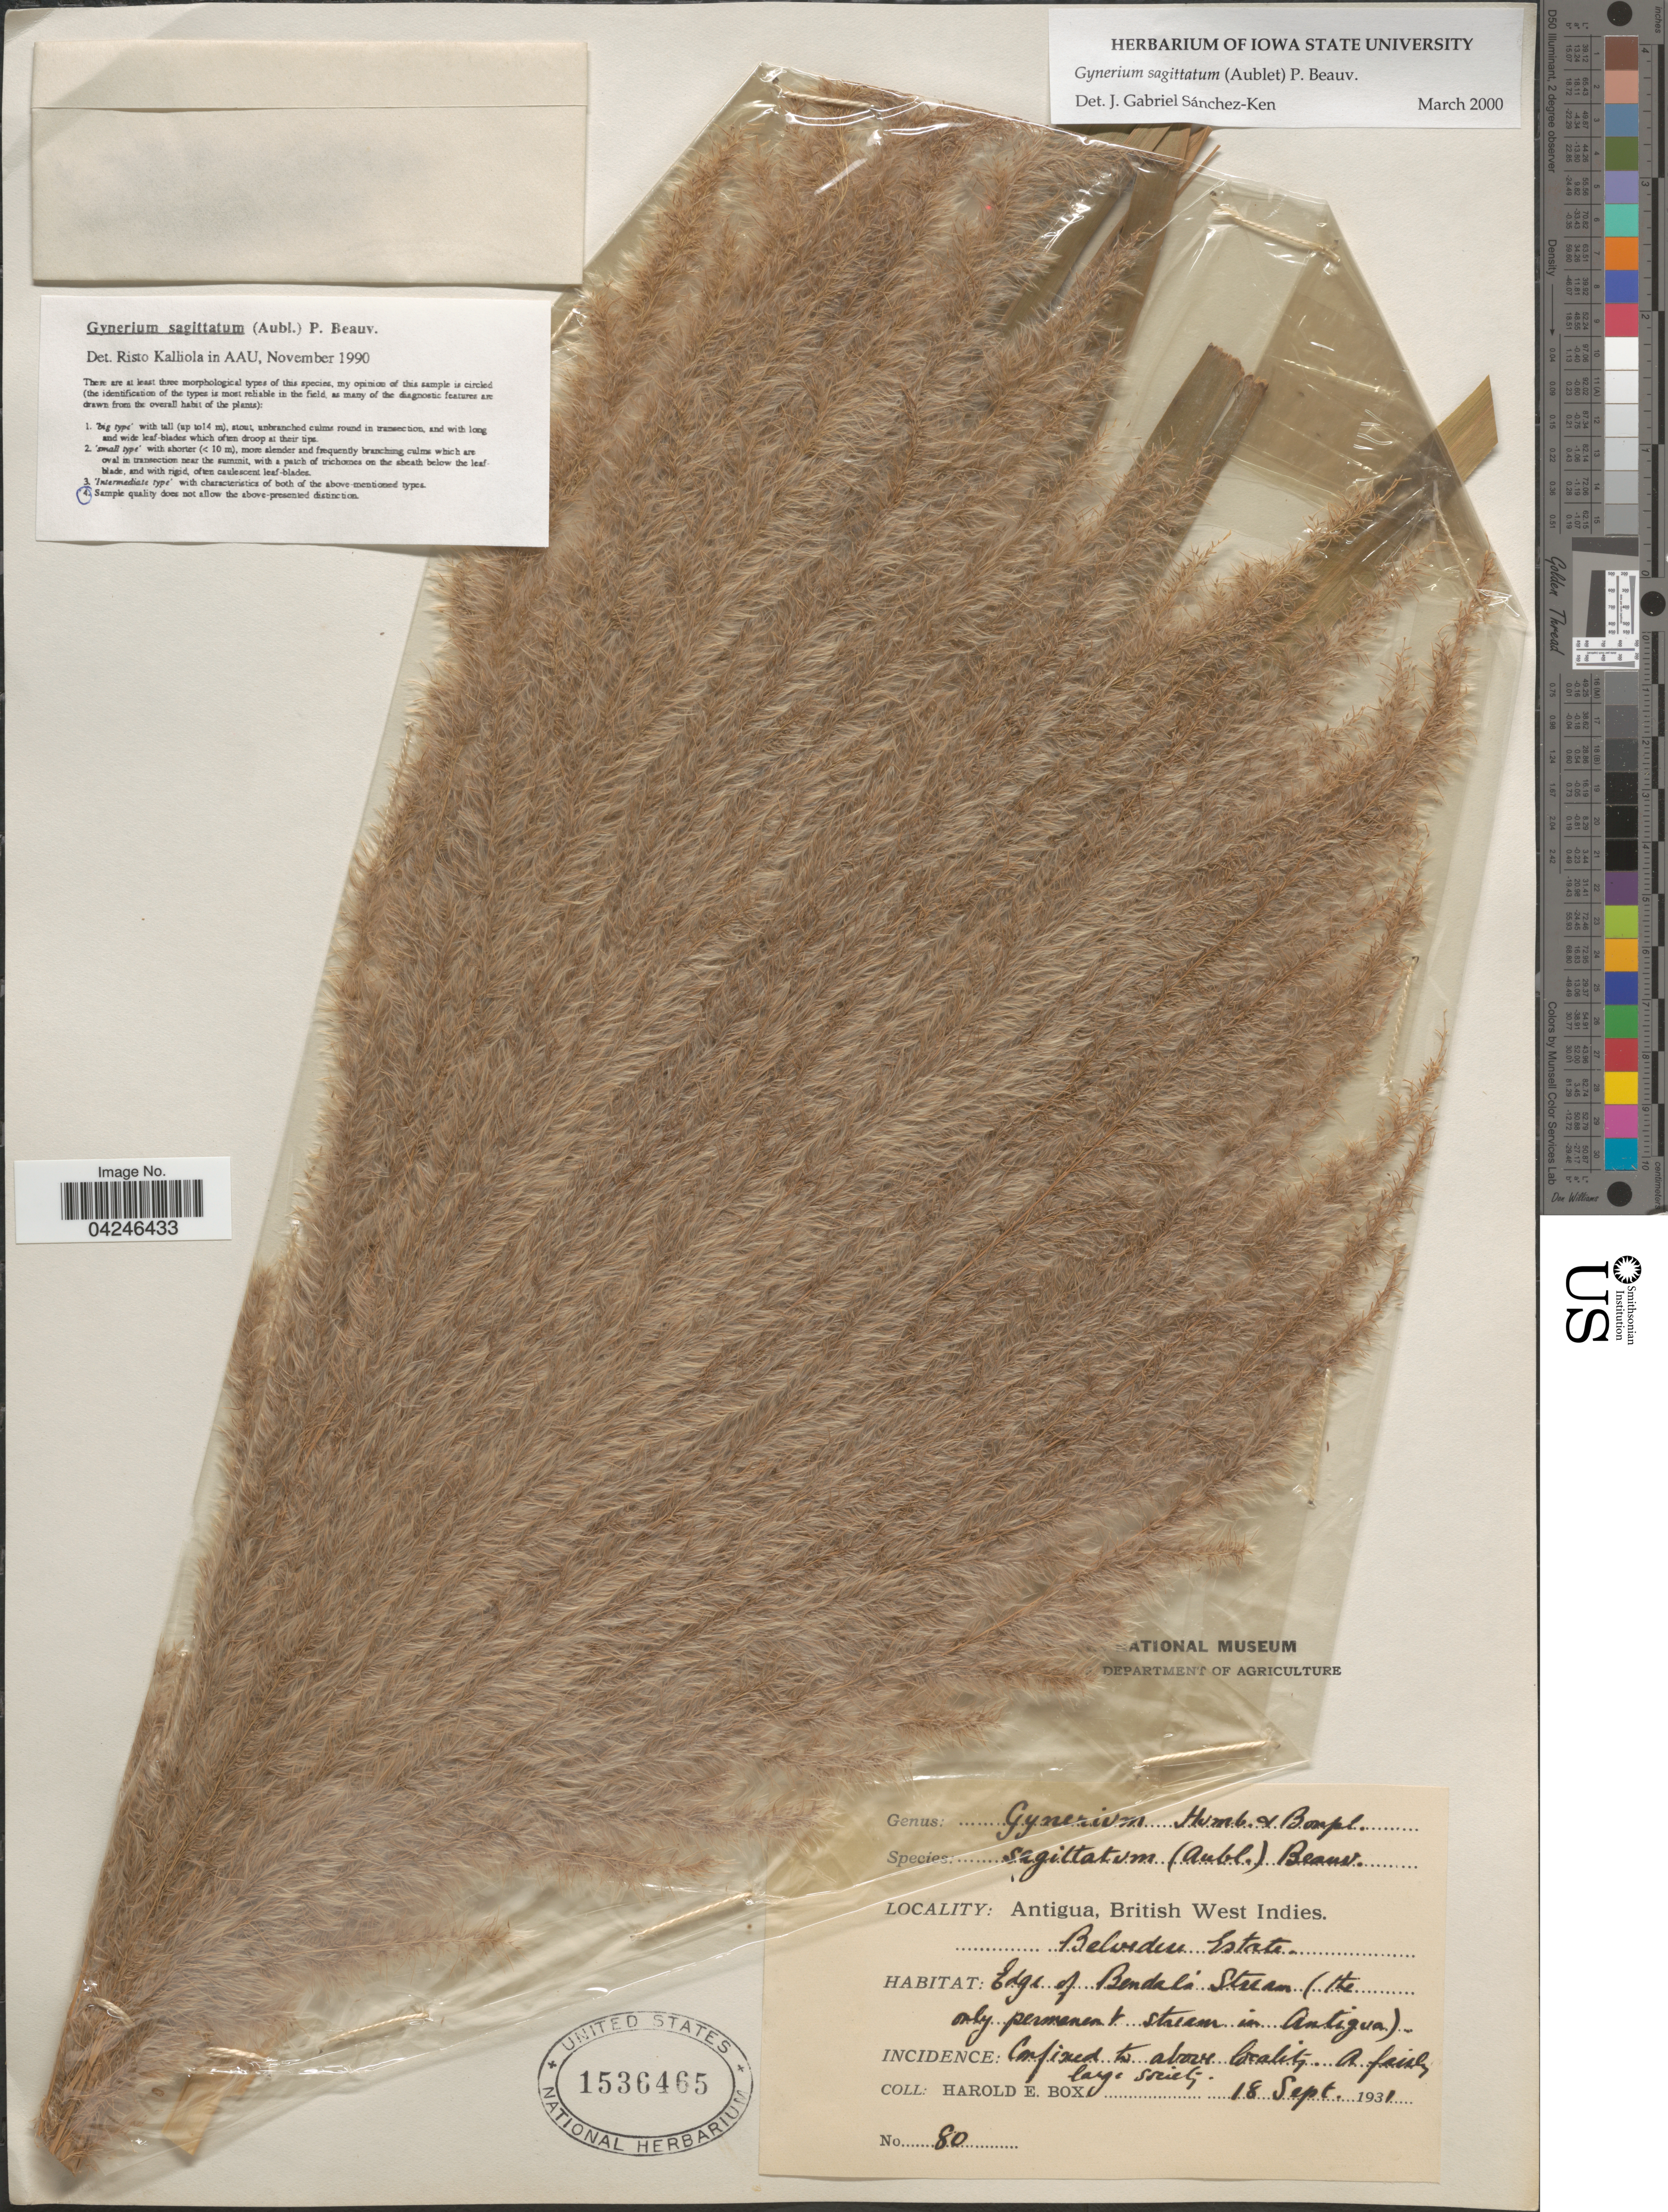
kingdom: Plantae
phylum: Tracheophyta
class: Liliopsida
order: Poales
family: Poaceae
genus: Gynerium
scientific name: Gynerium sagittatum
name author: (Aubl.) P. Beauv.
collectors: H. E. Box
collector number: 80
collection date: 1931-09-18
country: Antigua and Barbuda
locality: British West Indies. Belvedeu Estate. Edge of Bendala Stream (the only permanent stream in Antigua).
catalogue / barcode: US 1536465